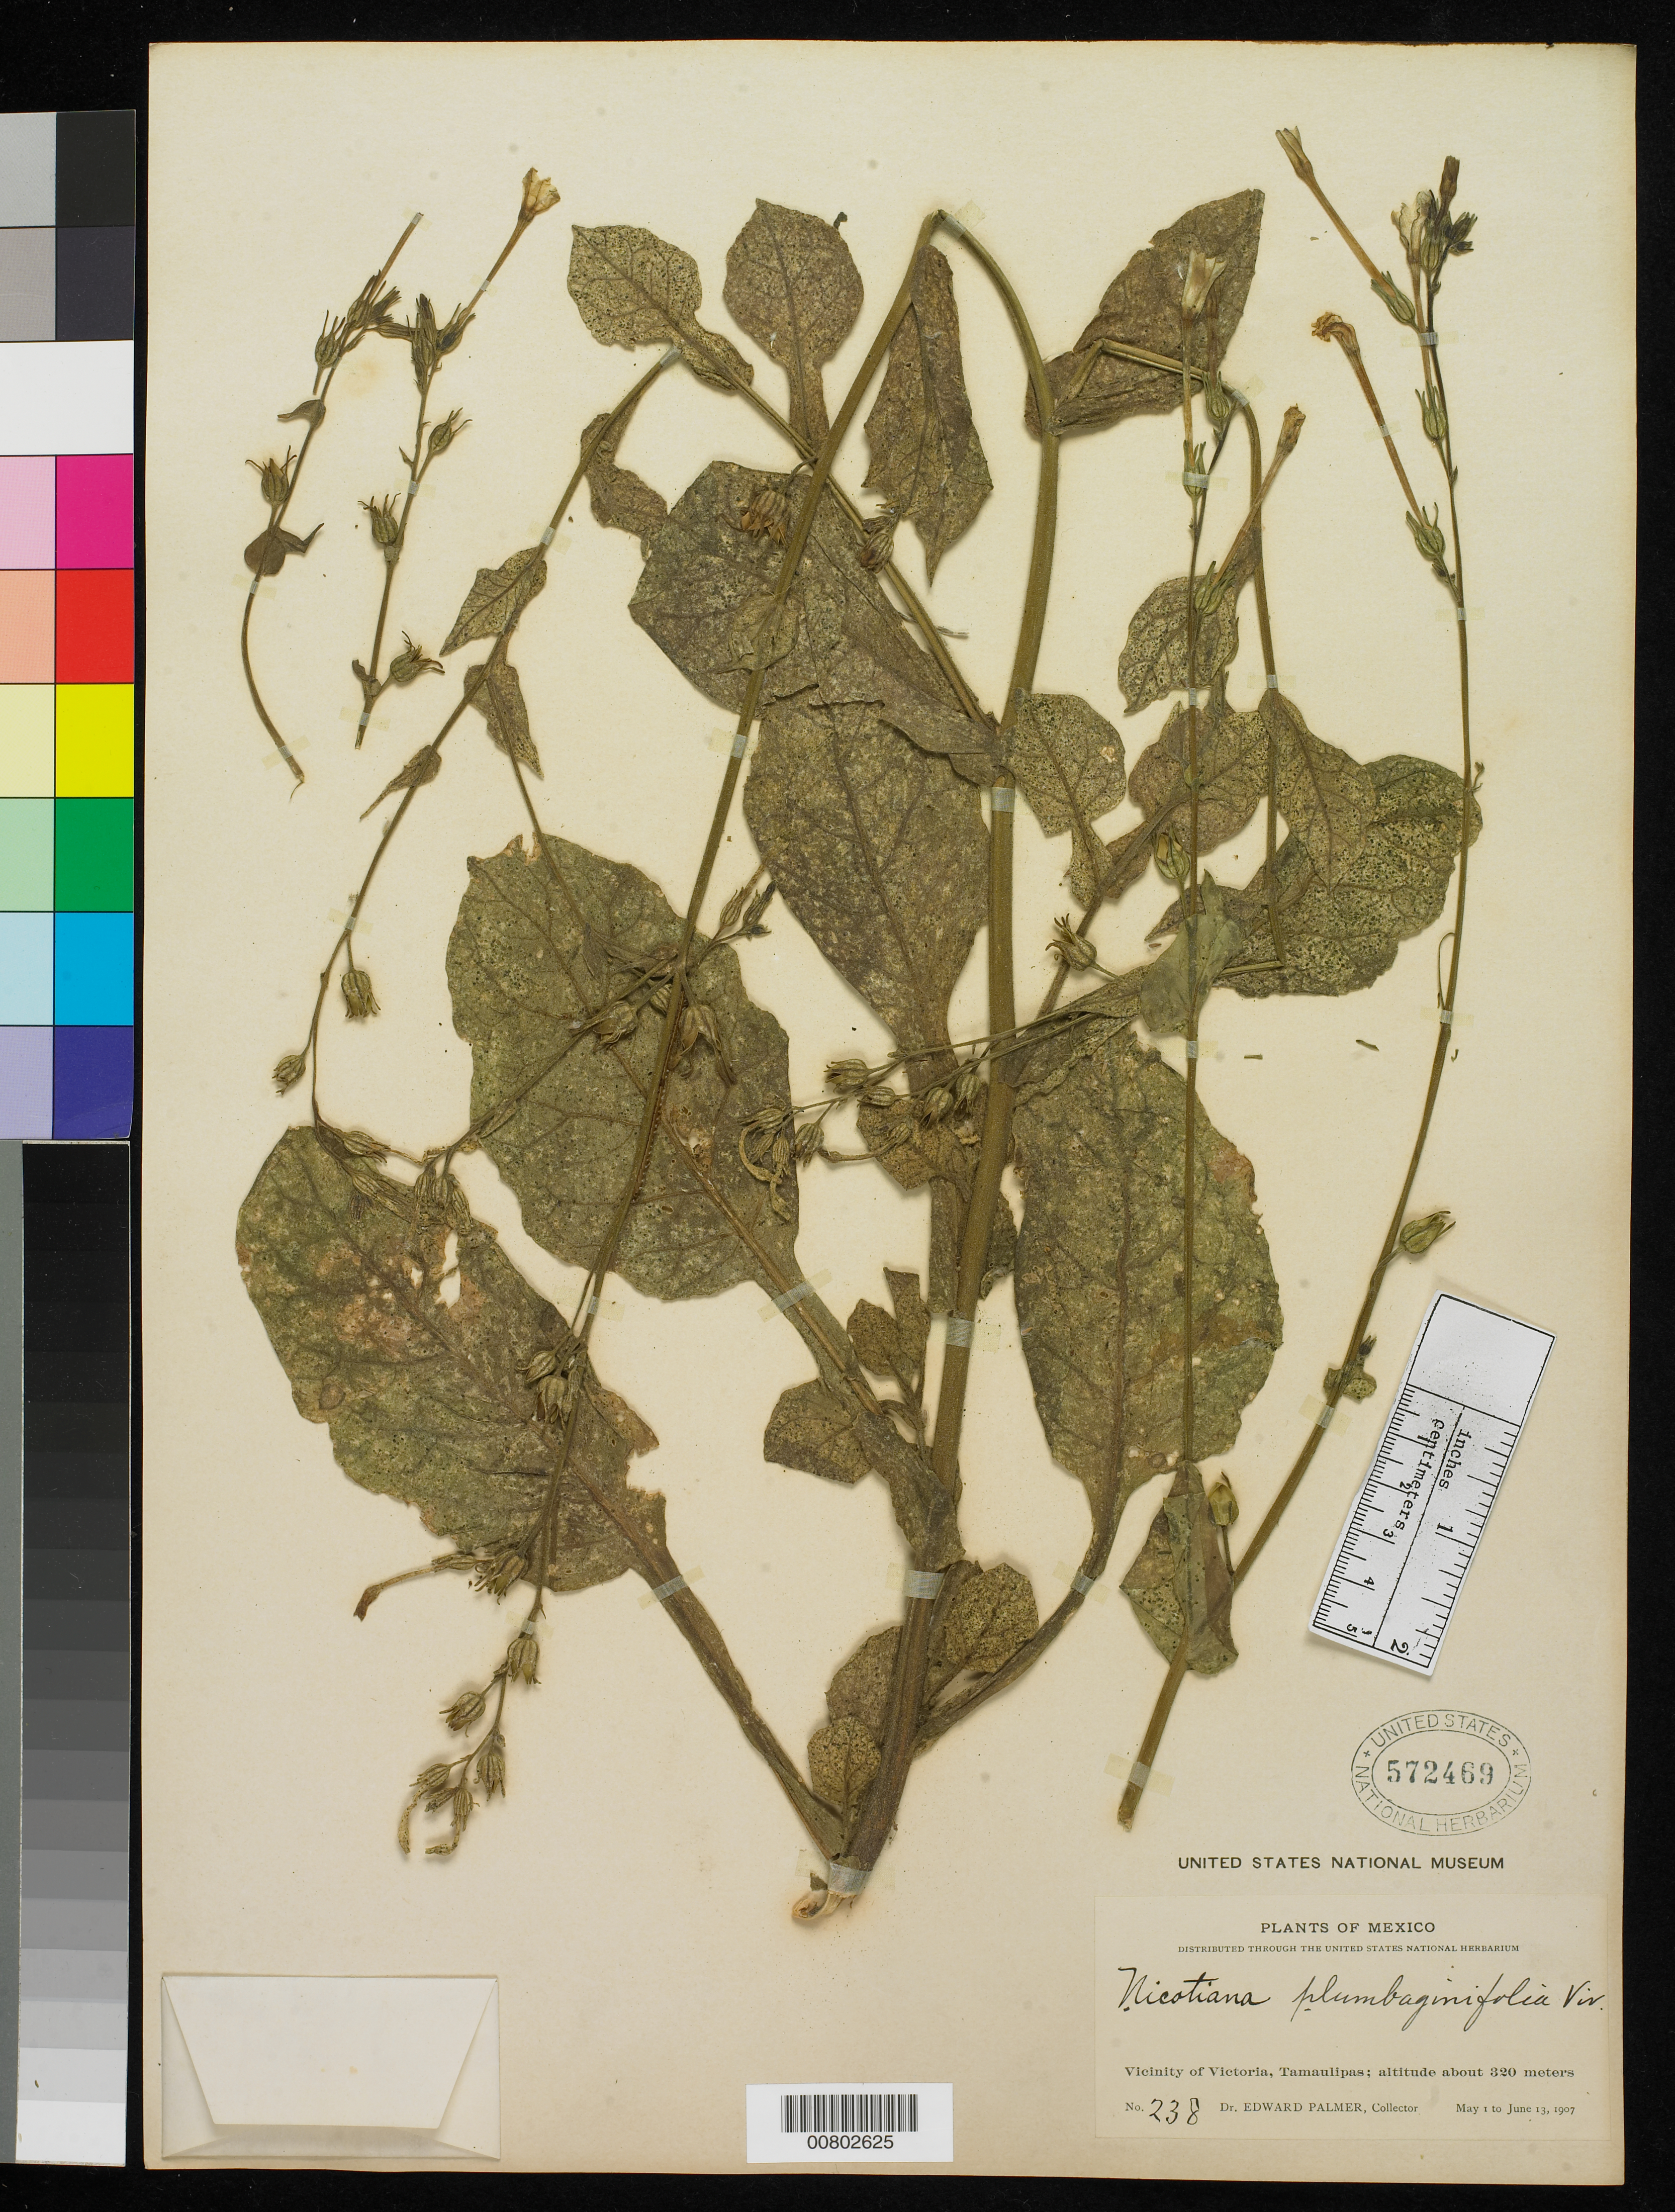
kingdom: Plantae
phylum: Tracheophyta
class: Magnoliopsida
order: Solanales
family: Solanaceae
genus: Nicotiana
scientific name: Nicotiana plumbaginifolia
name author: Viv.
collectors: E. Palmer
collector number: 238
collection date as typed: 01 May 1907 to 13 Jun 1907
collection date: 1907-05-01/1907-06-13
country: Mexico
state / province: Tamaulipas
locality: Vicinity of Victoria.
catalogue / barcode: US 572469